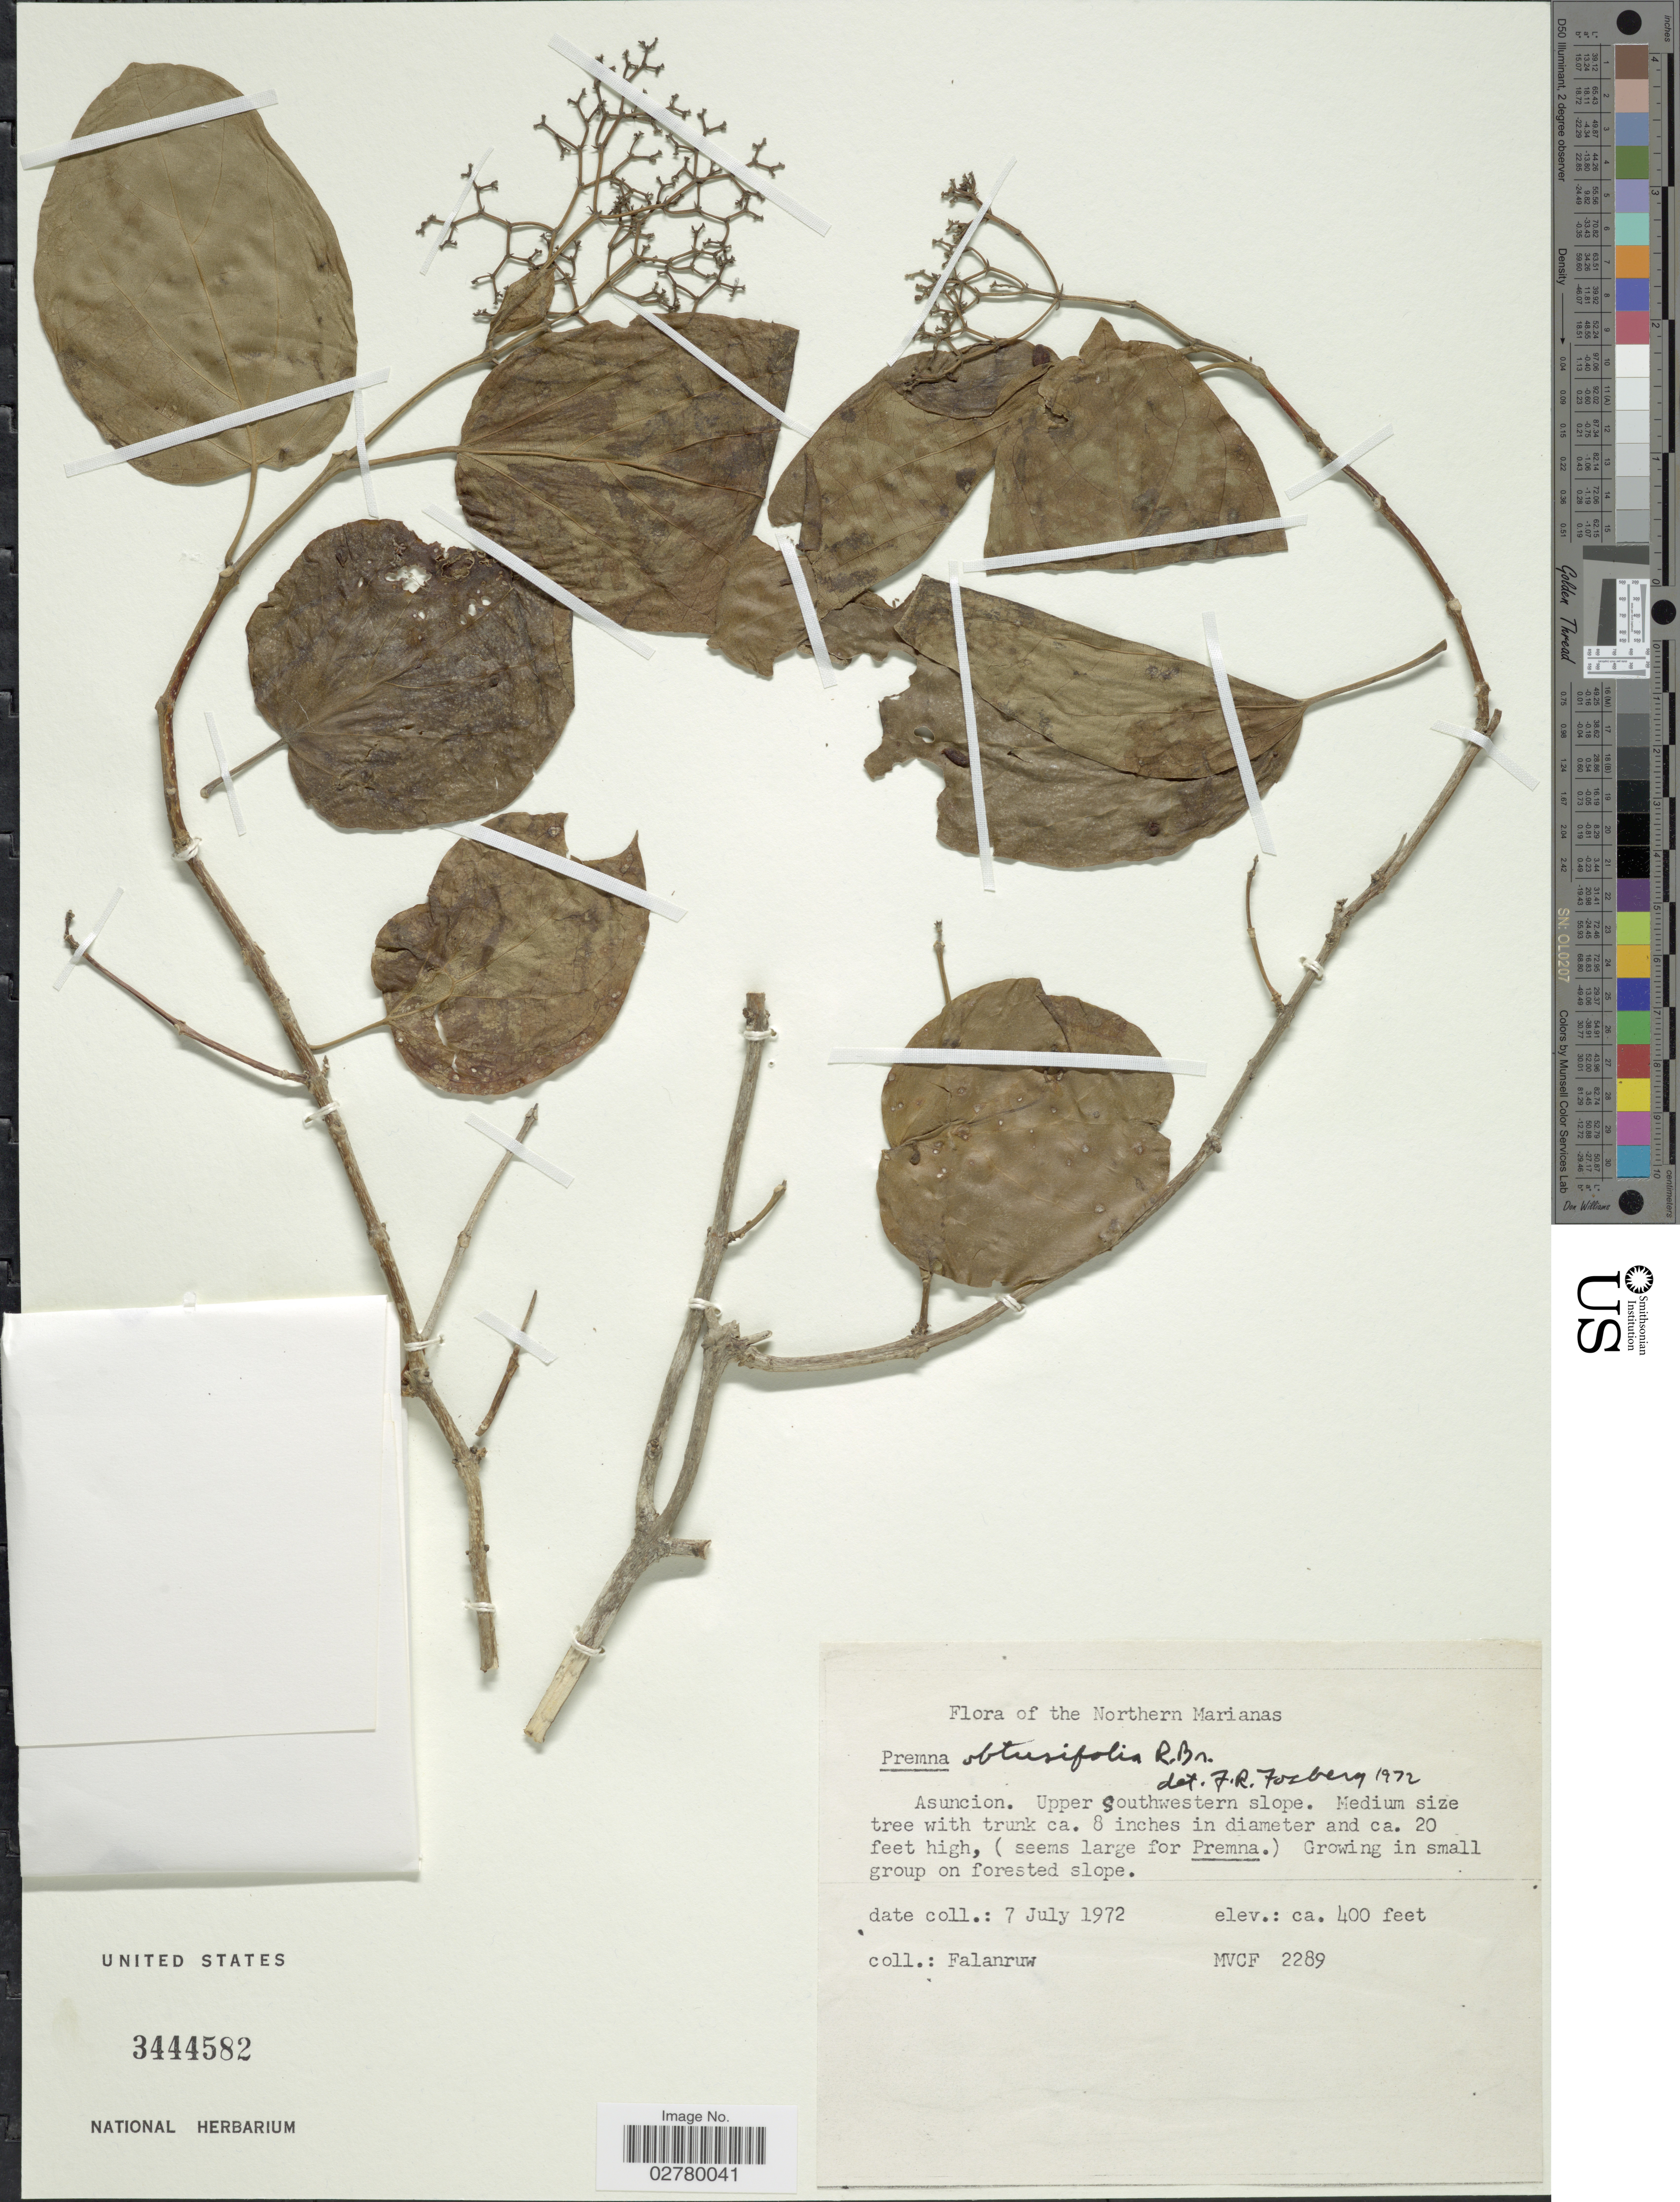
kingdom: Plantae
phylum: Tracheophyta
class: Magnoliopsida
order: Lamiales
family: Lamiaceae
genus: Premna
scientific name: Premna obtusifolia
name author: R. Br.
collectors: Falanruw, --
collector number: MVCF2289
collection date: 1972-07-07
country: Northern Mariana Islands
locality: Northern Marianas. Asuncion. Upper southwestern slope.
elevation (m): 122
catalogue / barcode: US 3444582